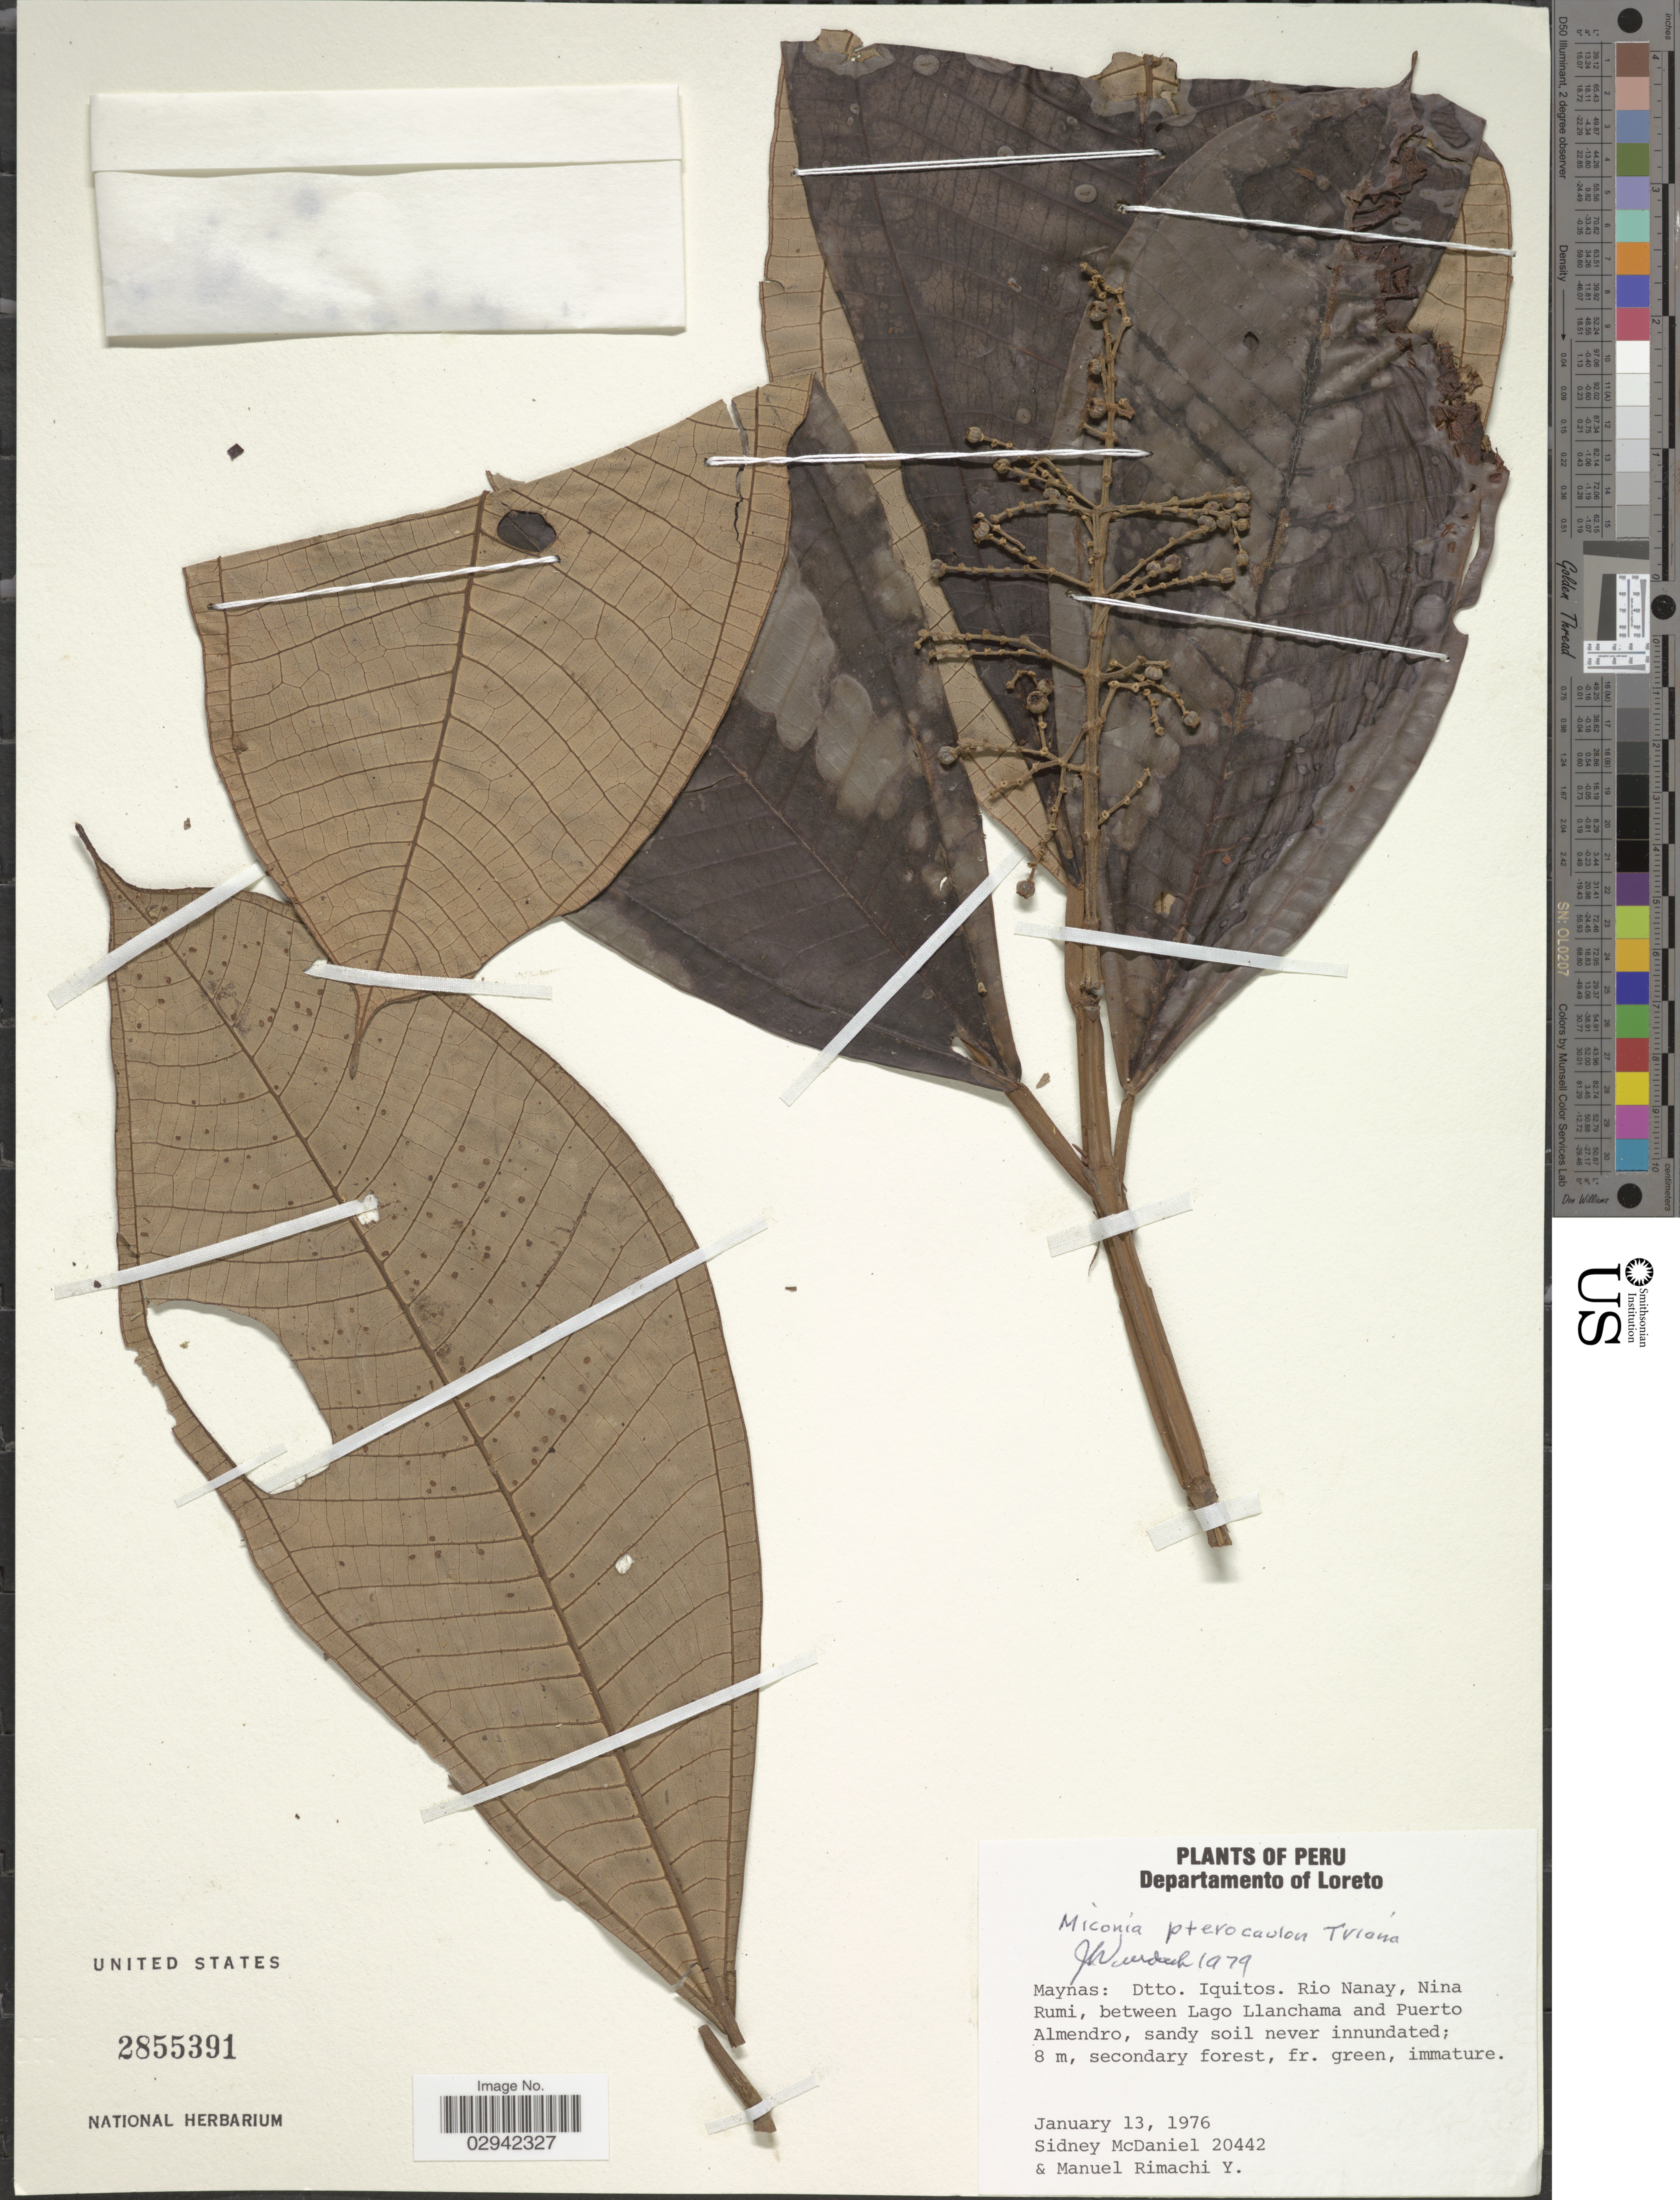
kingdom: Plantae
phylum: Tracheophyta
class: Magnoliopsida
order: Myrtales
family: Melastomataceae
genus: Miconia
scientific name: Miconia pterocaulon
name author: Triana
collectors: S. McDaniel & M. Rimachi Y.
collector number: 20442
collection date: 1976-01-13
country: Peru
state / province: Loreto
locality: Departamento of Loreto, Maynas: Dtto. Iquitos, Rio Nanay, Nina Rumi, between Lago Llanchama and Puerto Almendro.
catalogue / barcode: US 2855391